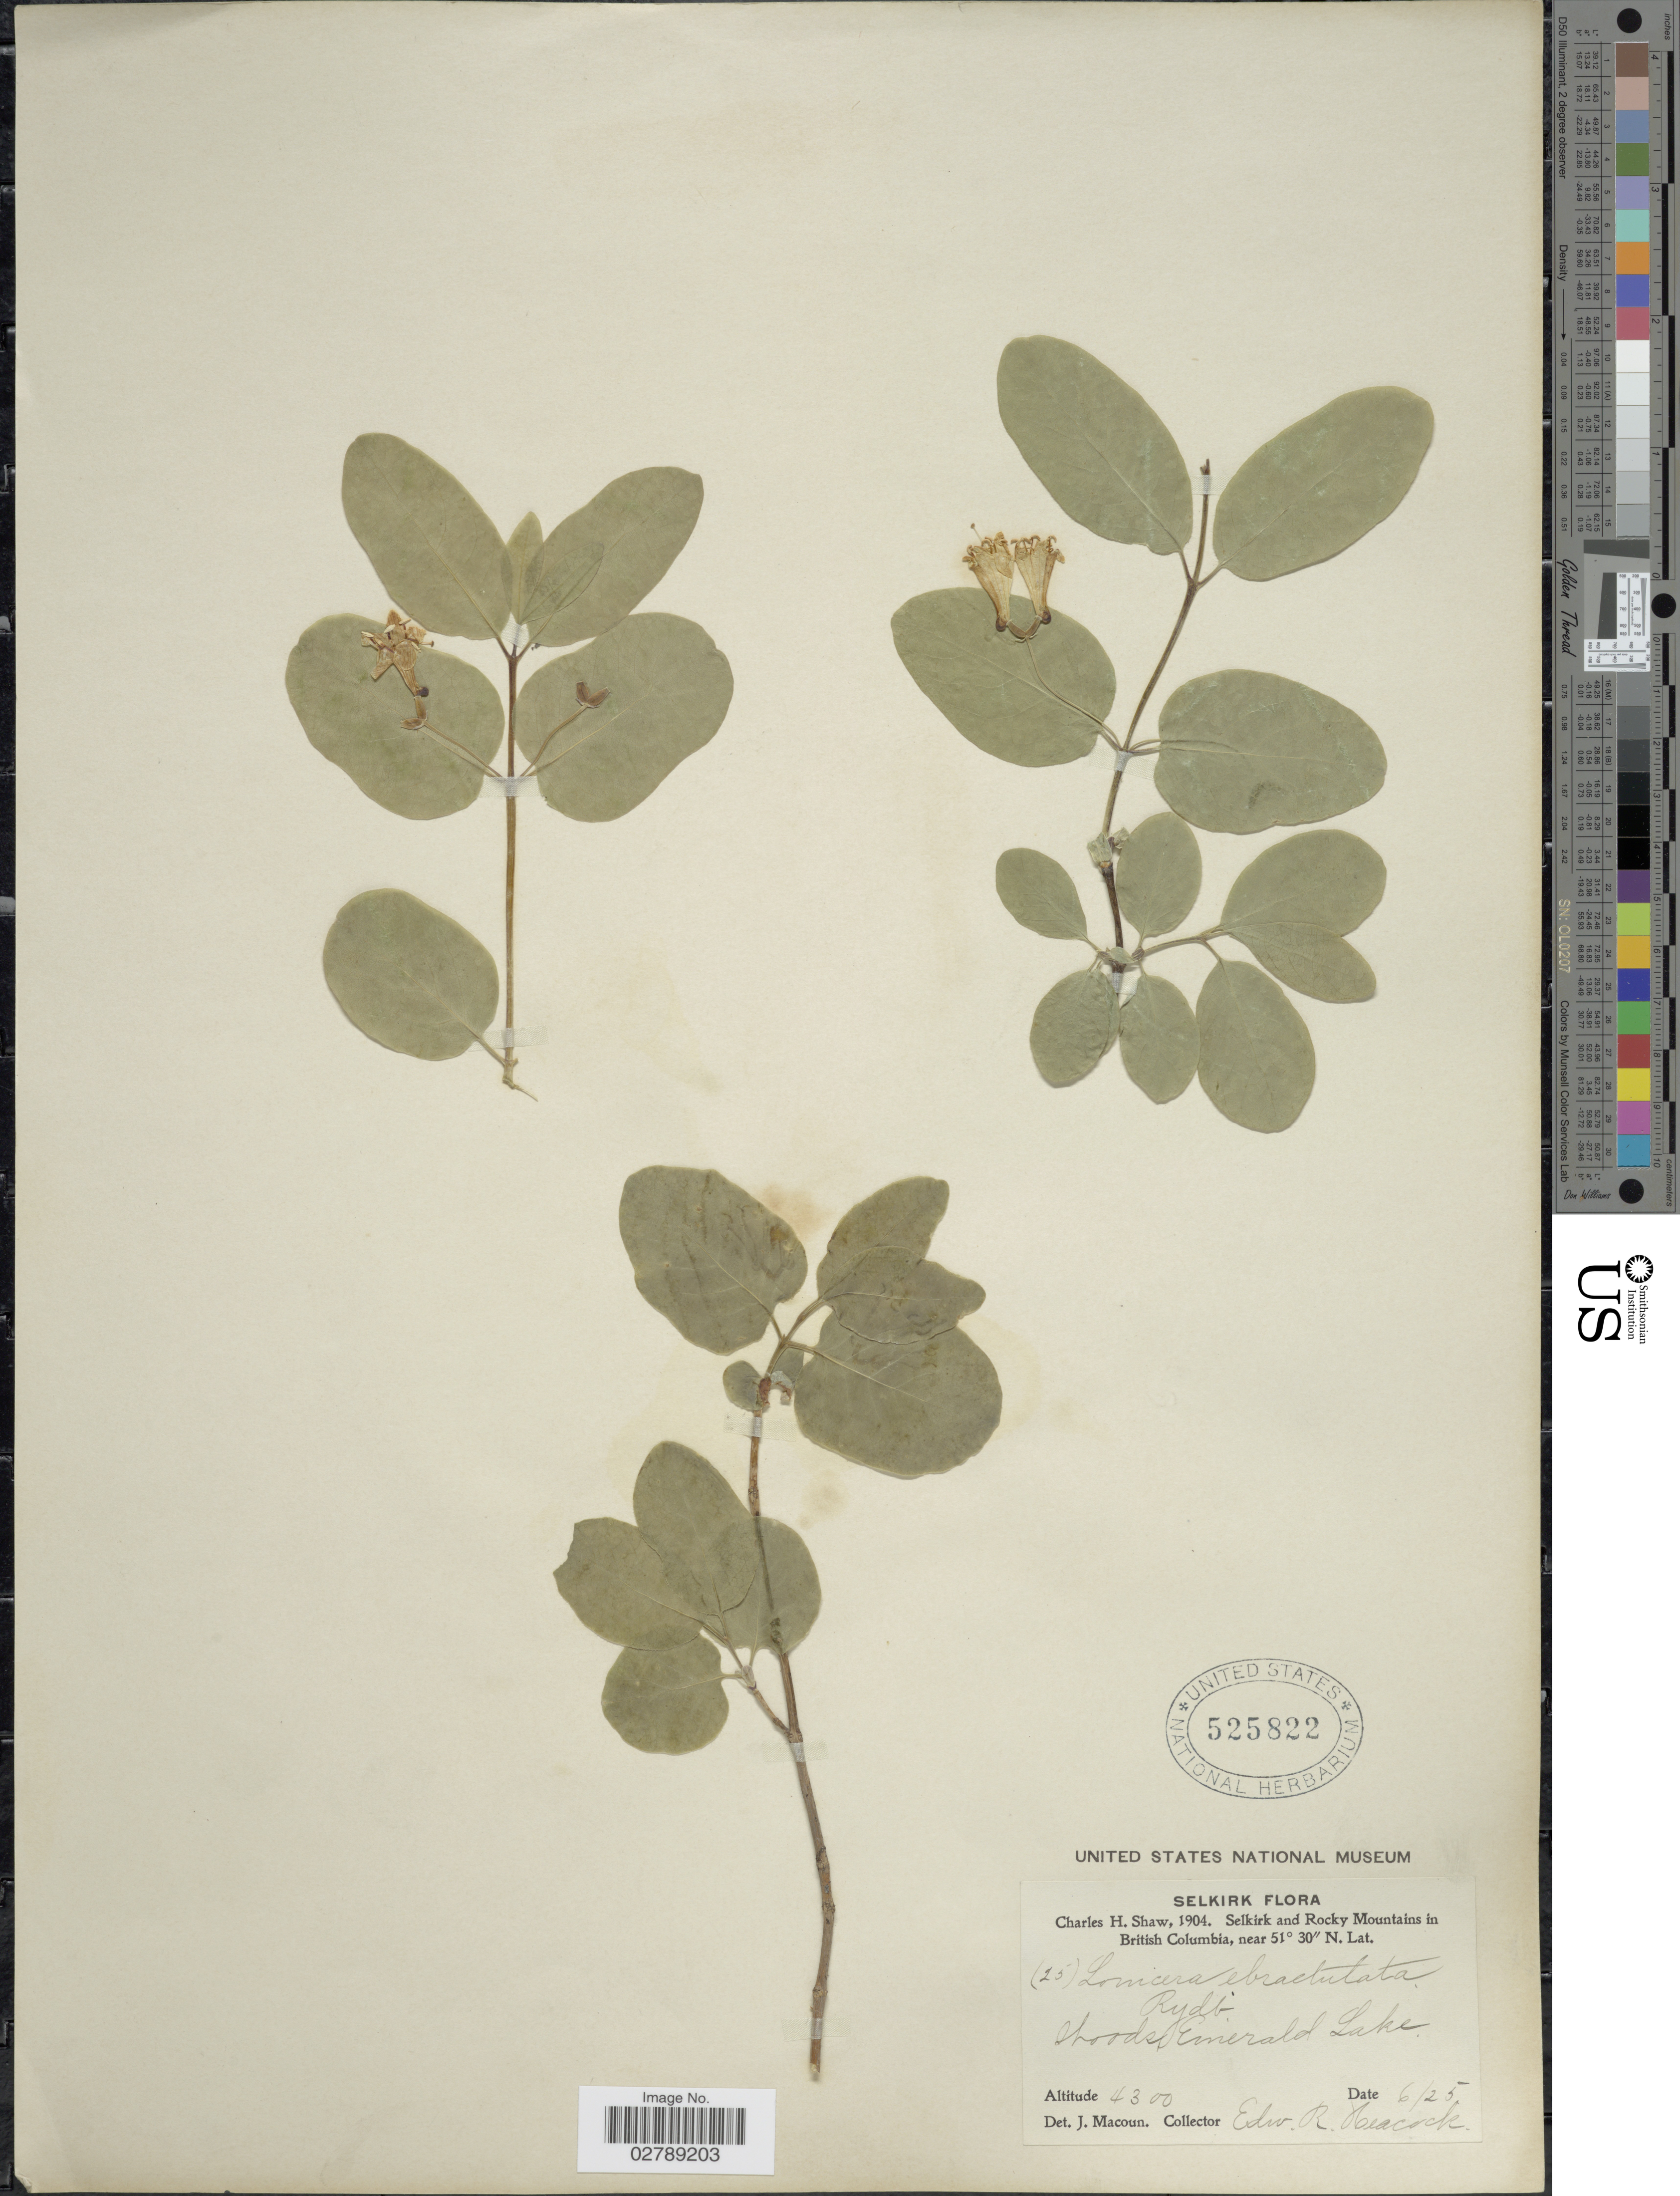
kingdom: Plantae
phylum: Tracheophyta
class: Magnoliopsida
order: Dipsacales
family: Caprifoliaceae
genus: Lonicera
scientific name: Lonicera ebractulata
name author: Rydb.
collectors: E. Peacock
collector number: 25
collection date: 1904-06-25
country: Canada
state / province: British Columbia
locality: Selkirk Flora. Selkirk and Rocky Mountains in British Colombia. Woods Emerald Lake.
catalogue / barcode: US 525822